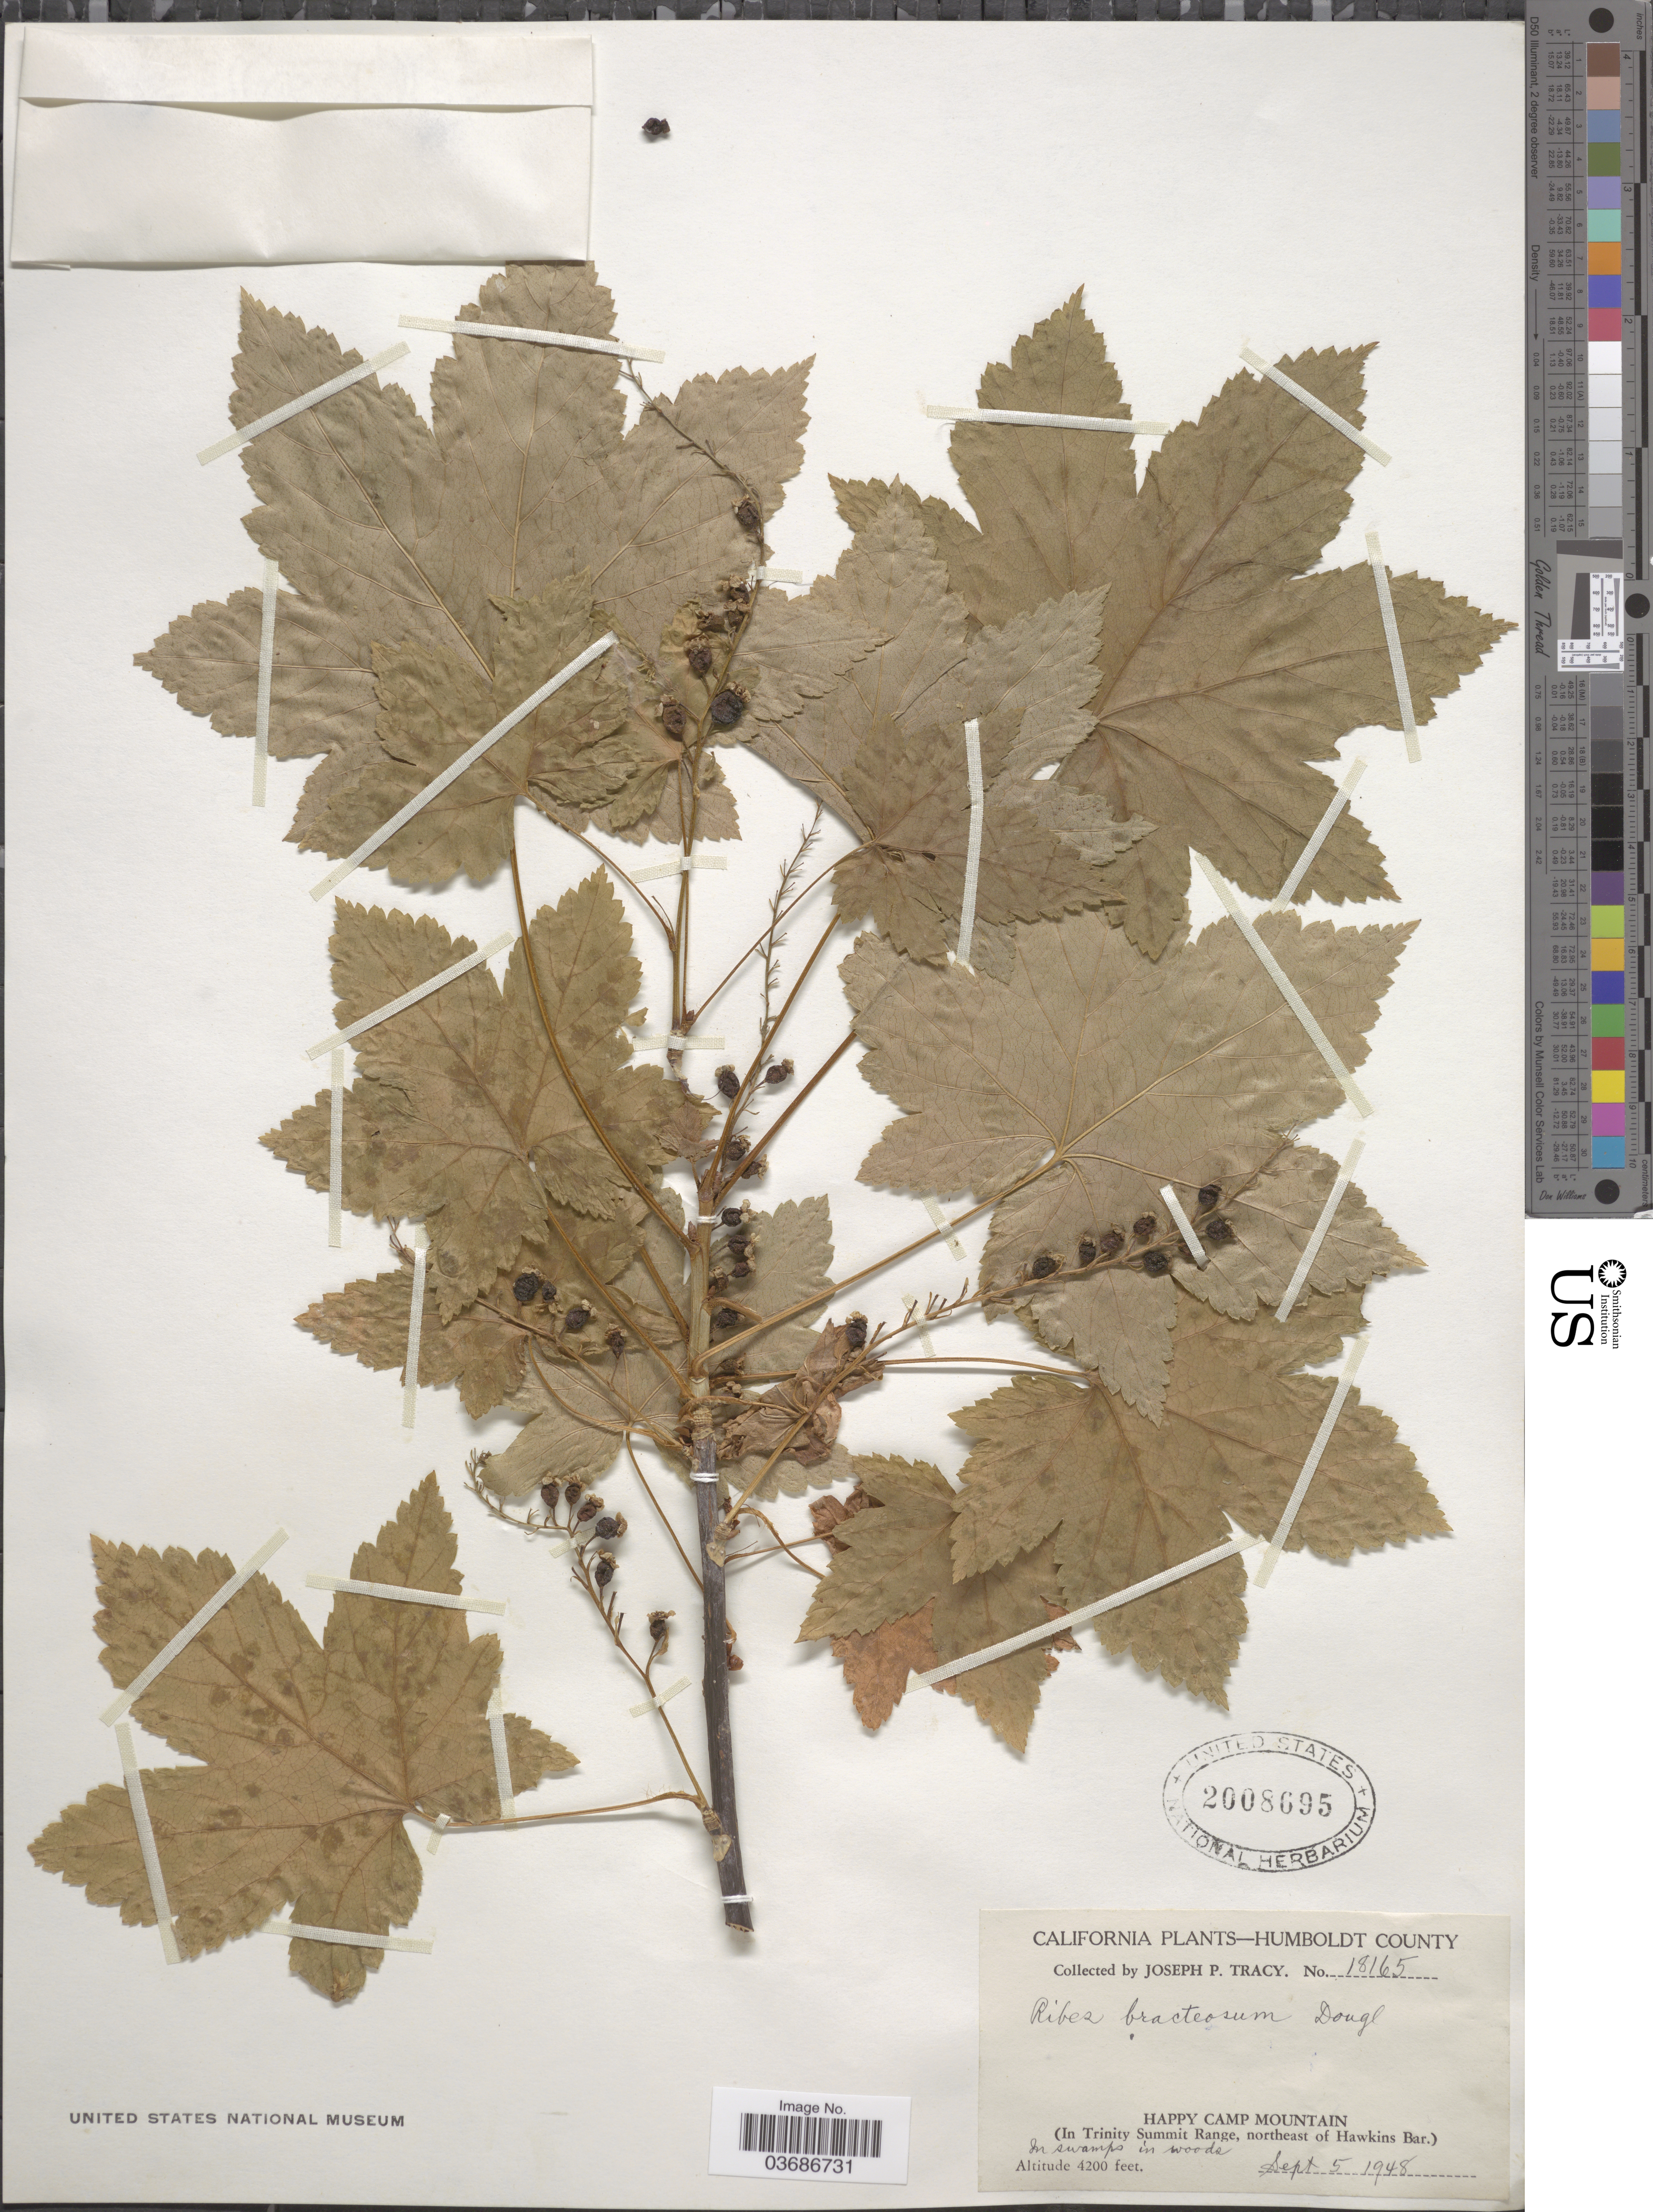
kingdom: Plantae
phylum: Tracheophyta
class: Magnoliopsida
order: Saxifragales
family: Grossulariaceae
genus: Ribes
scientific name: Ribes bracteosum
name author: Douglas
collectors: J. Tracy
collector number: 18165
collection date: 1948-09-05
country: United States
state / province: California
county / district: Humboldt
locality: Humboldt County. Happy Camp Mountain. (In Trinity Summit Range, northeast of Hawkins Bar.)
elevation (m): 1280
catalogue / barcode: US 2008695